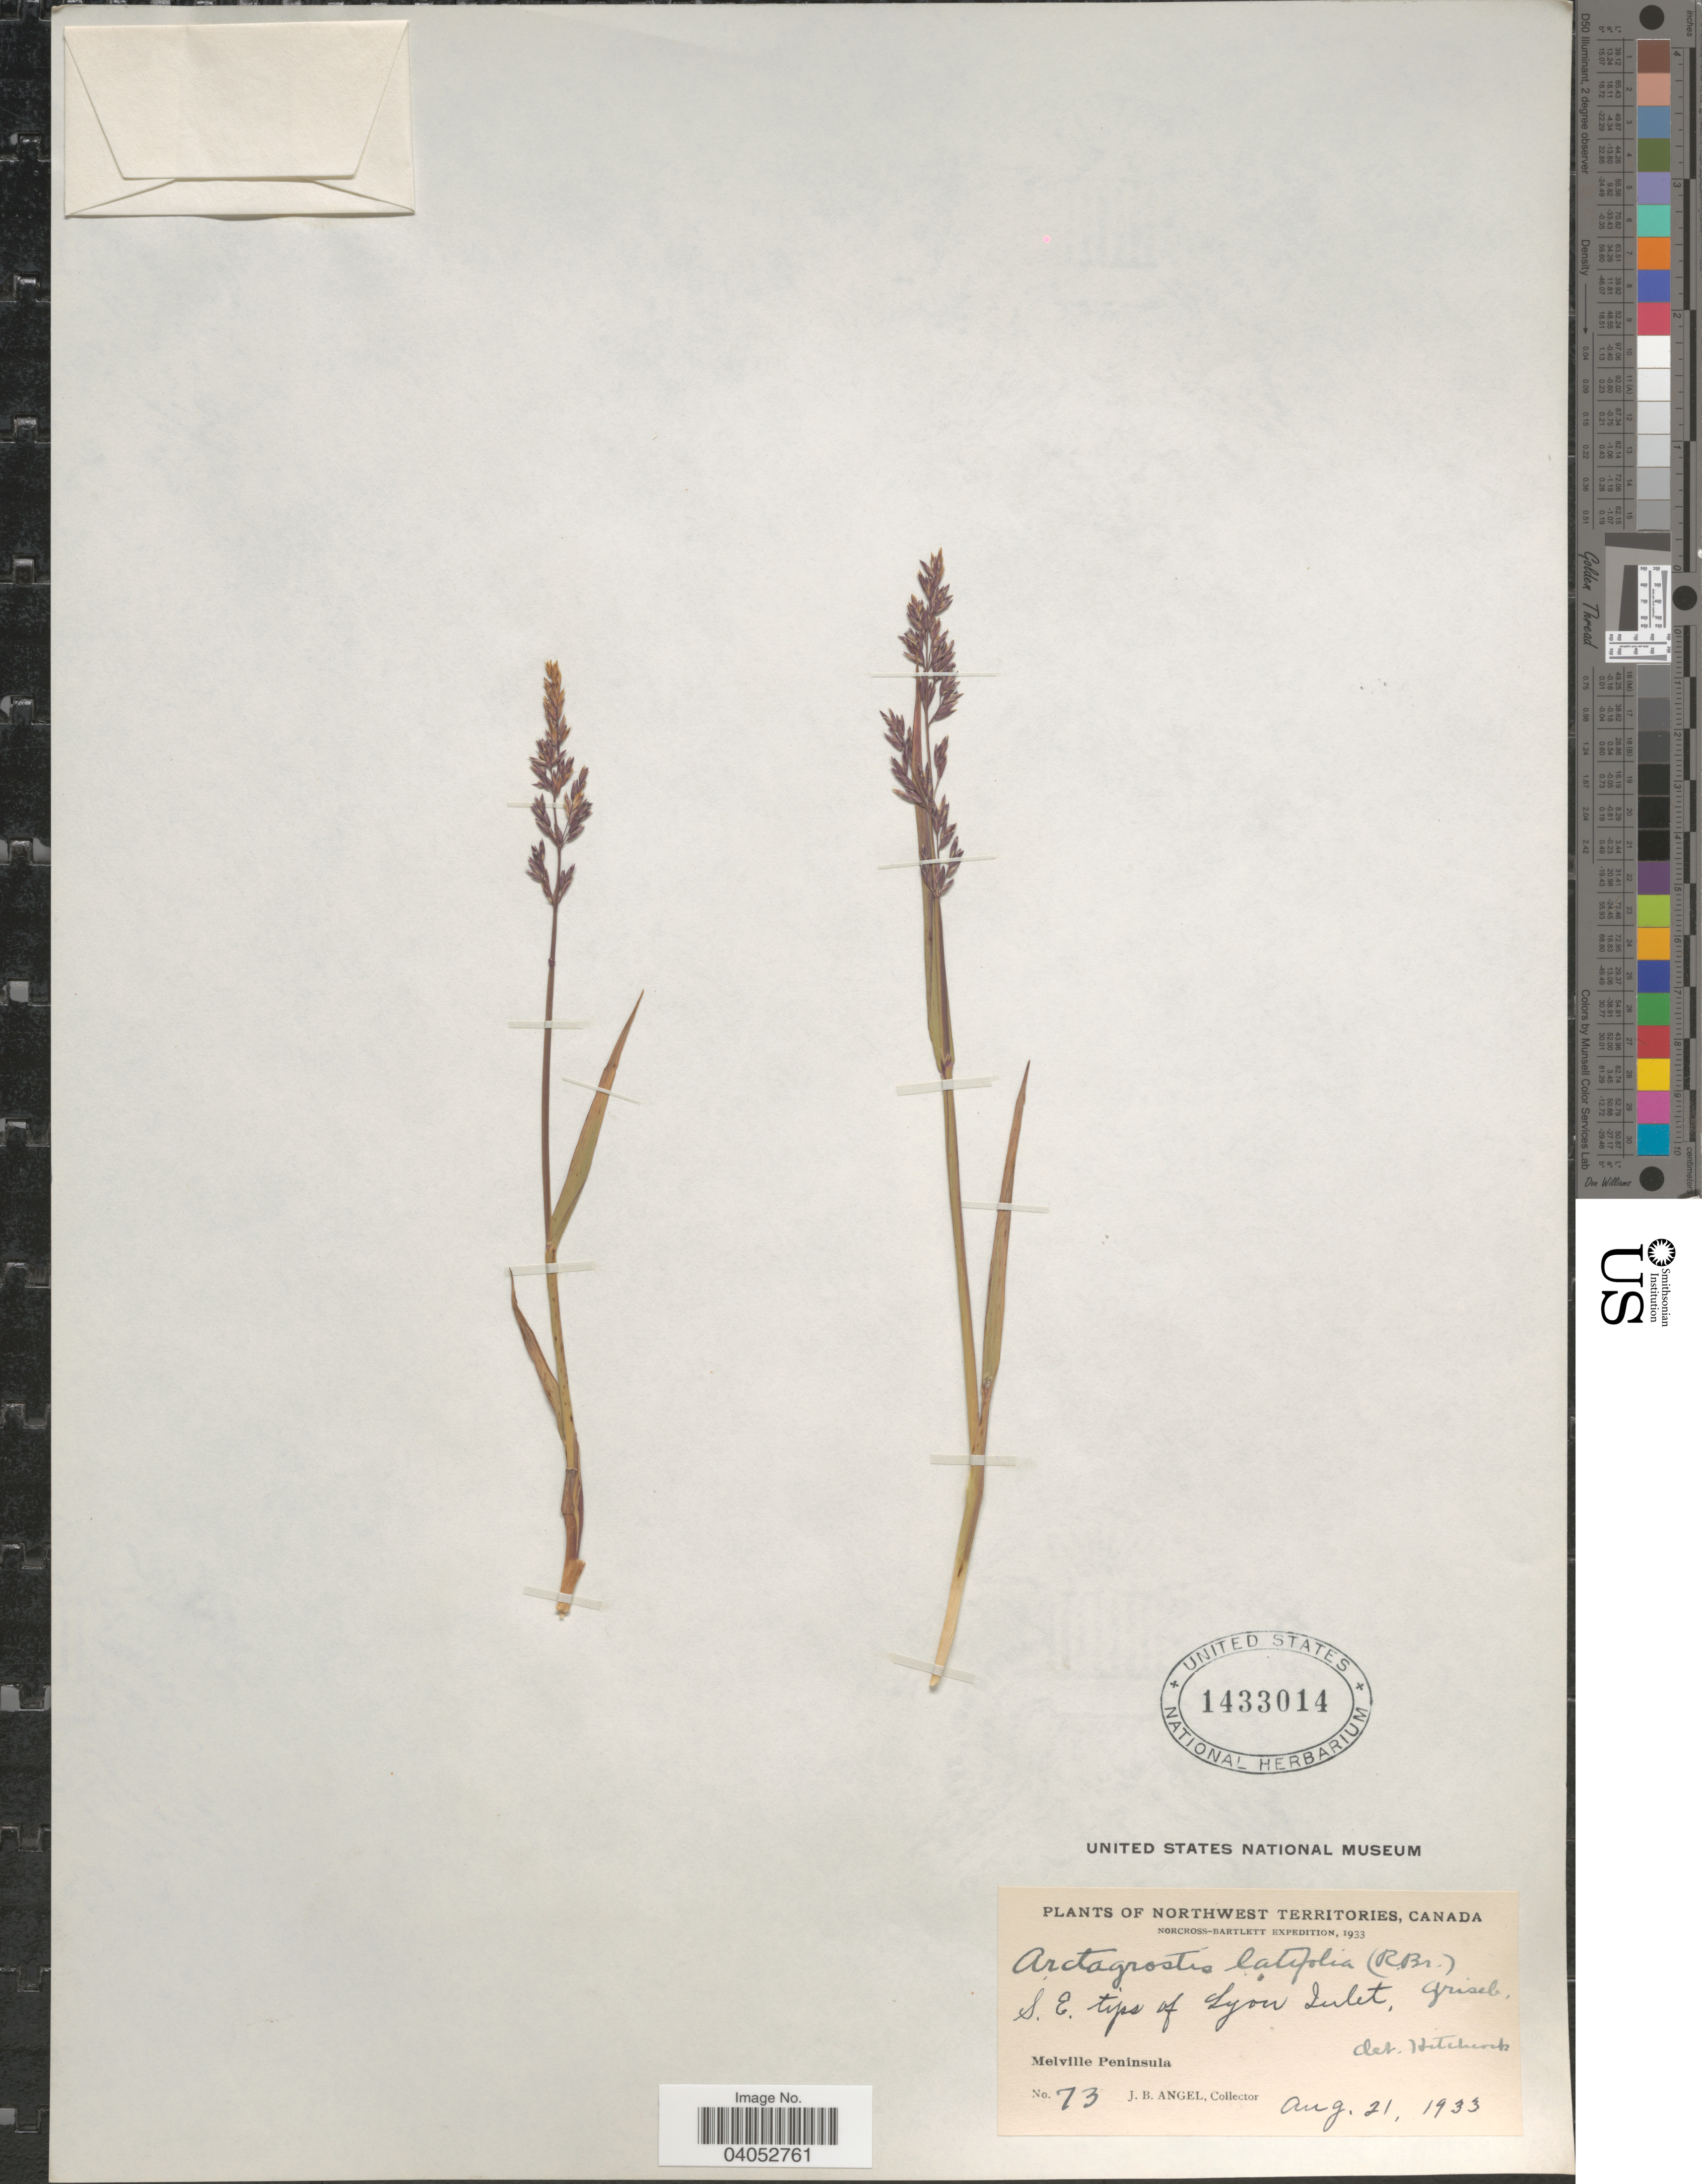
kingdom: Plantae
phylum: Tracheophyta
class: Liliopsida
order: Poales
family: Poaceae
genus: Arctagrostis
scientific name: Arctagrostis latifolia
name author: (R. Br.) Griseb.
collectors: J. Angel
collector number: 73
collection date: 1933-08-21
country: Canada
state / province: Northwest Territories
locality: S.E. tips of Lyon Inlet, Melville Peninsula.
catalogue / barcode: US 1433014